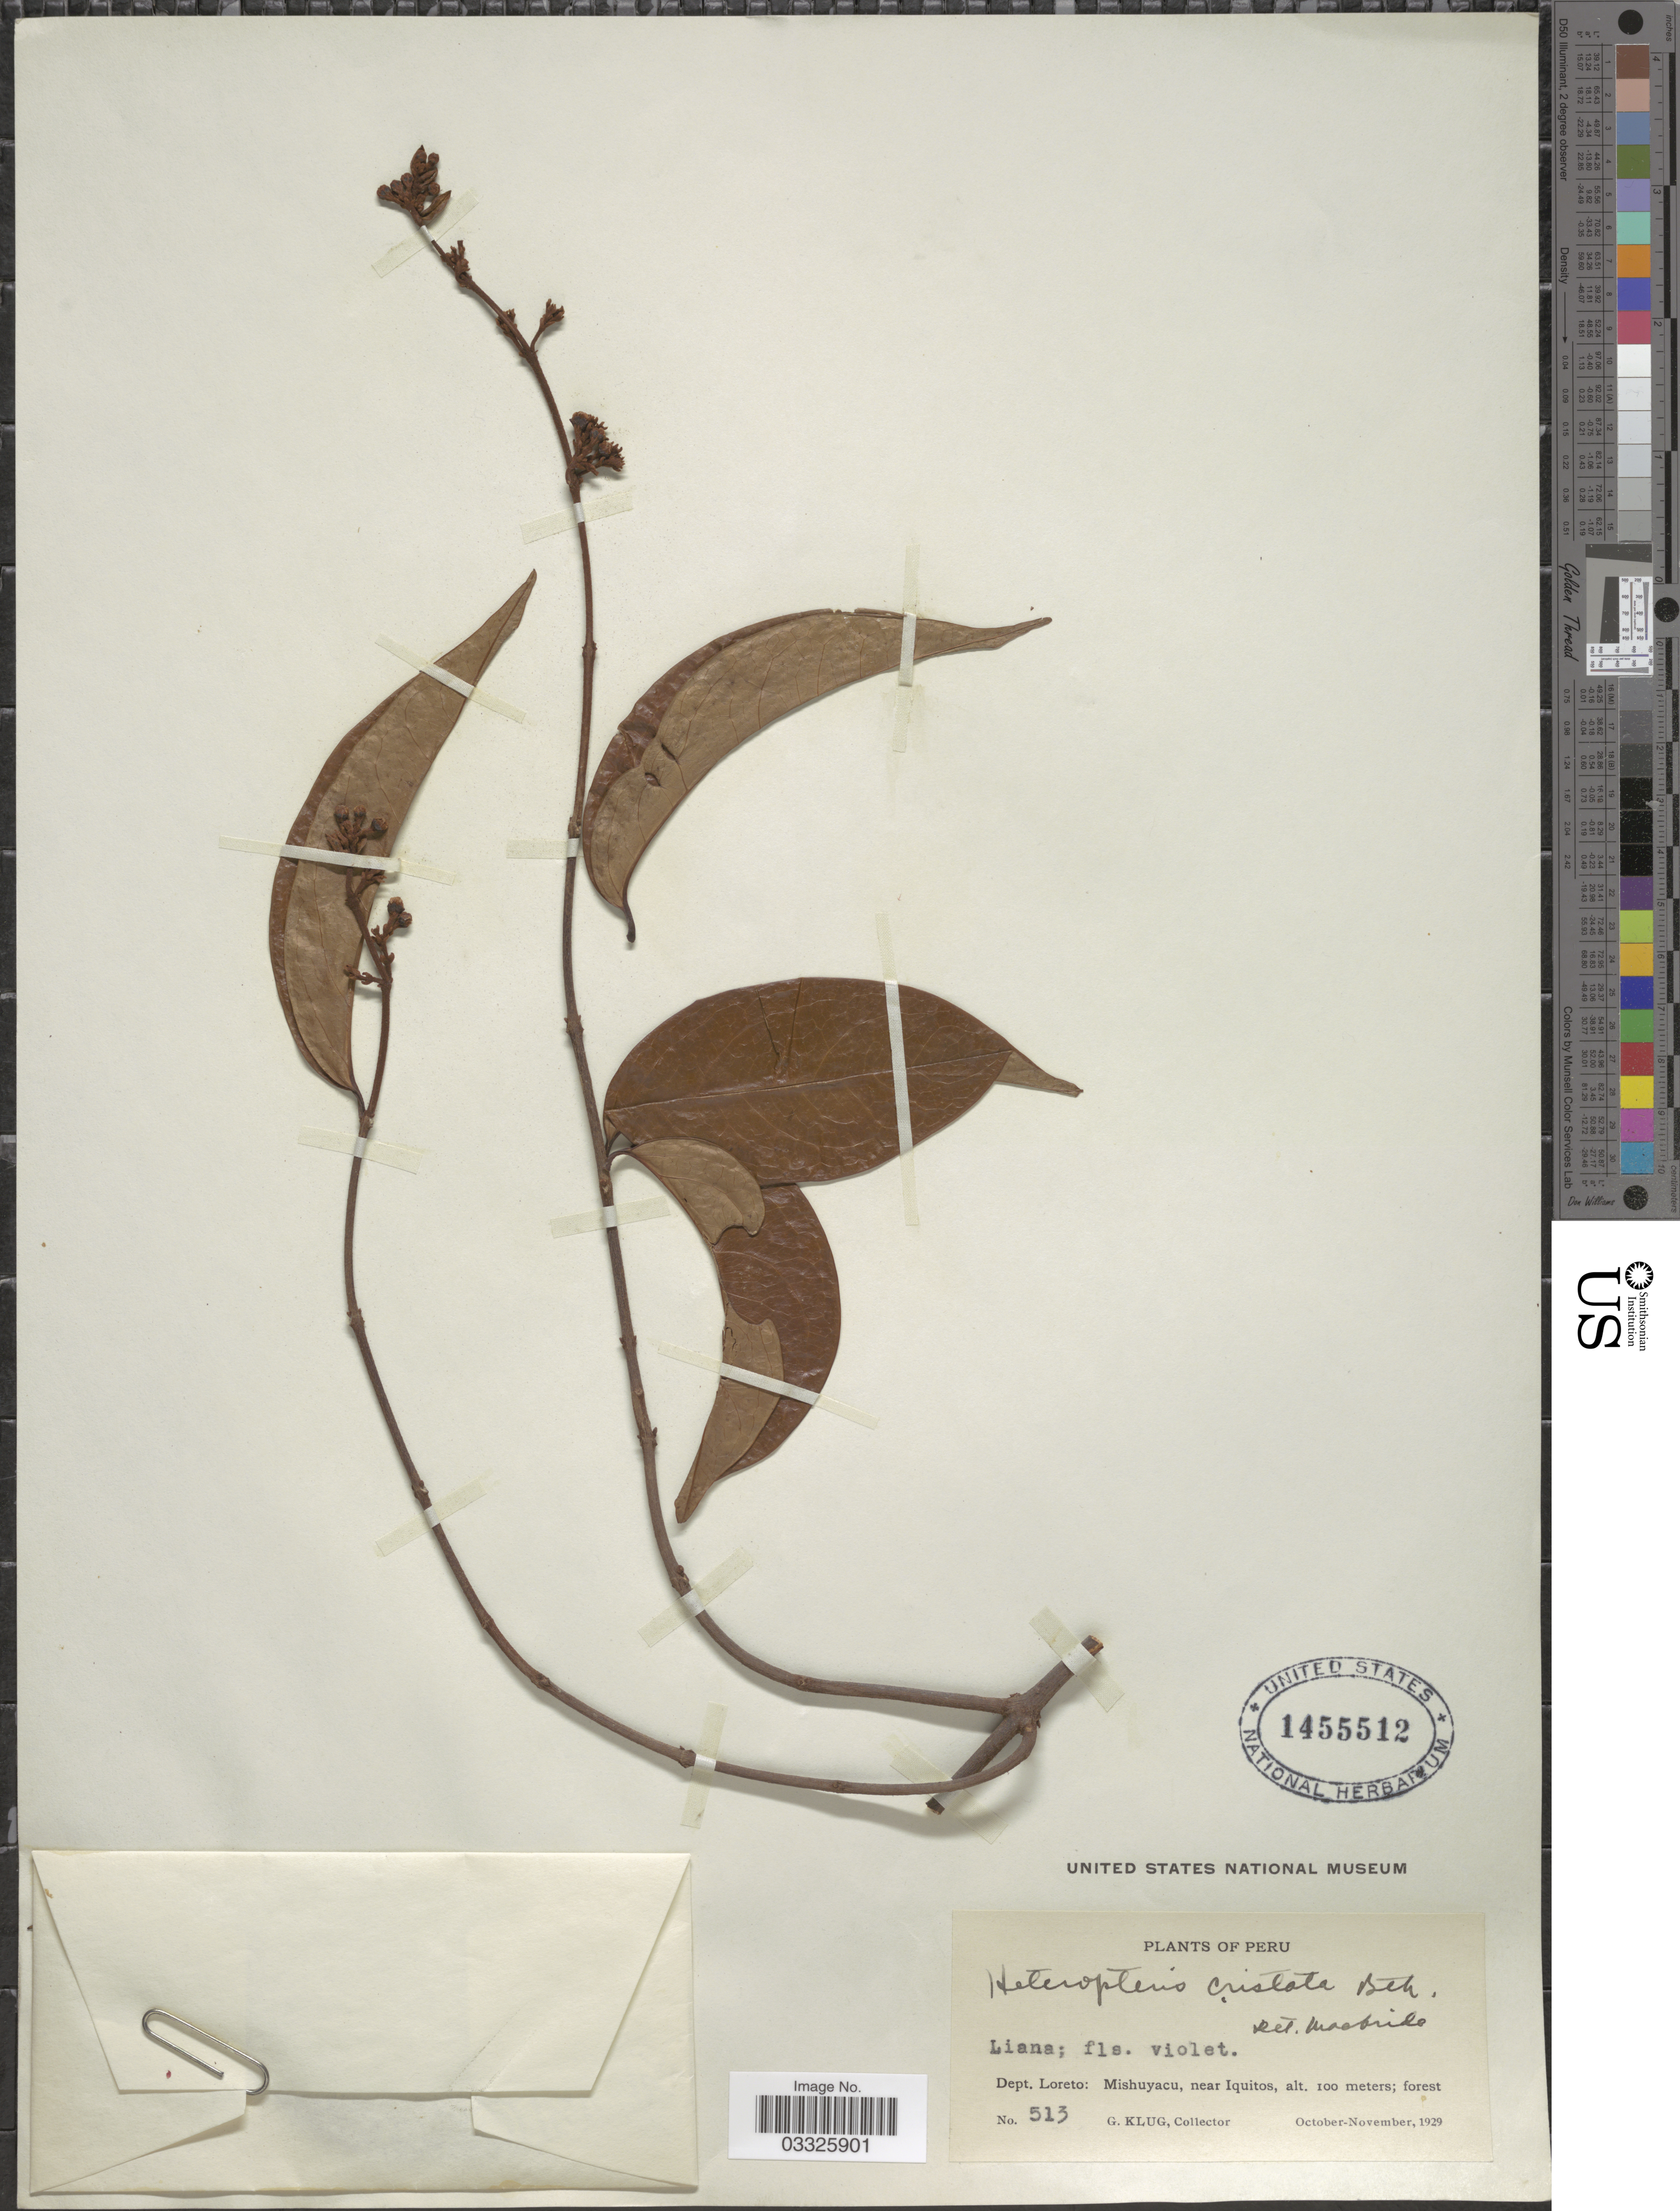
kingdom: Plantae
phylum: Tracheophyta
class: Magnoliopsida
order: Malpighiales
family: Malpighiaceae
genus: Heteropterys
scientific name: Heteropterys cristata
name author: Benth.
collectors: G. Klug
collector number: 513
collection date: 1929-10/1929-11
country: Peru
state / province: Loreto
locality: Dept. Loreto: Mishuyacu, near Iquitos.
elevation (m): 100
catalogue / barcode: US 1455512